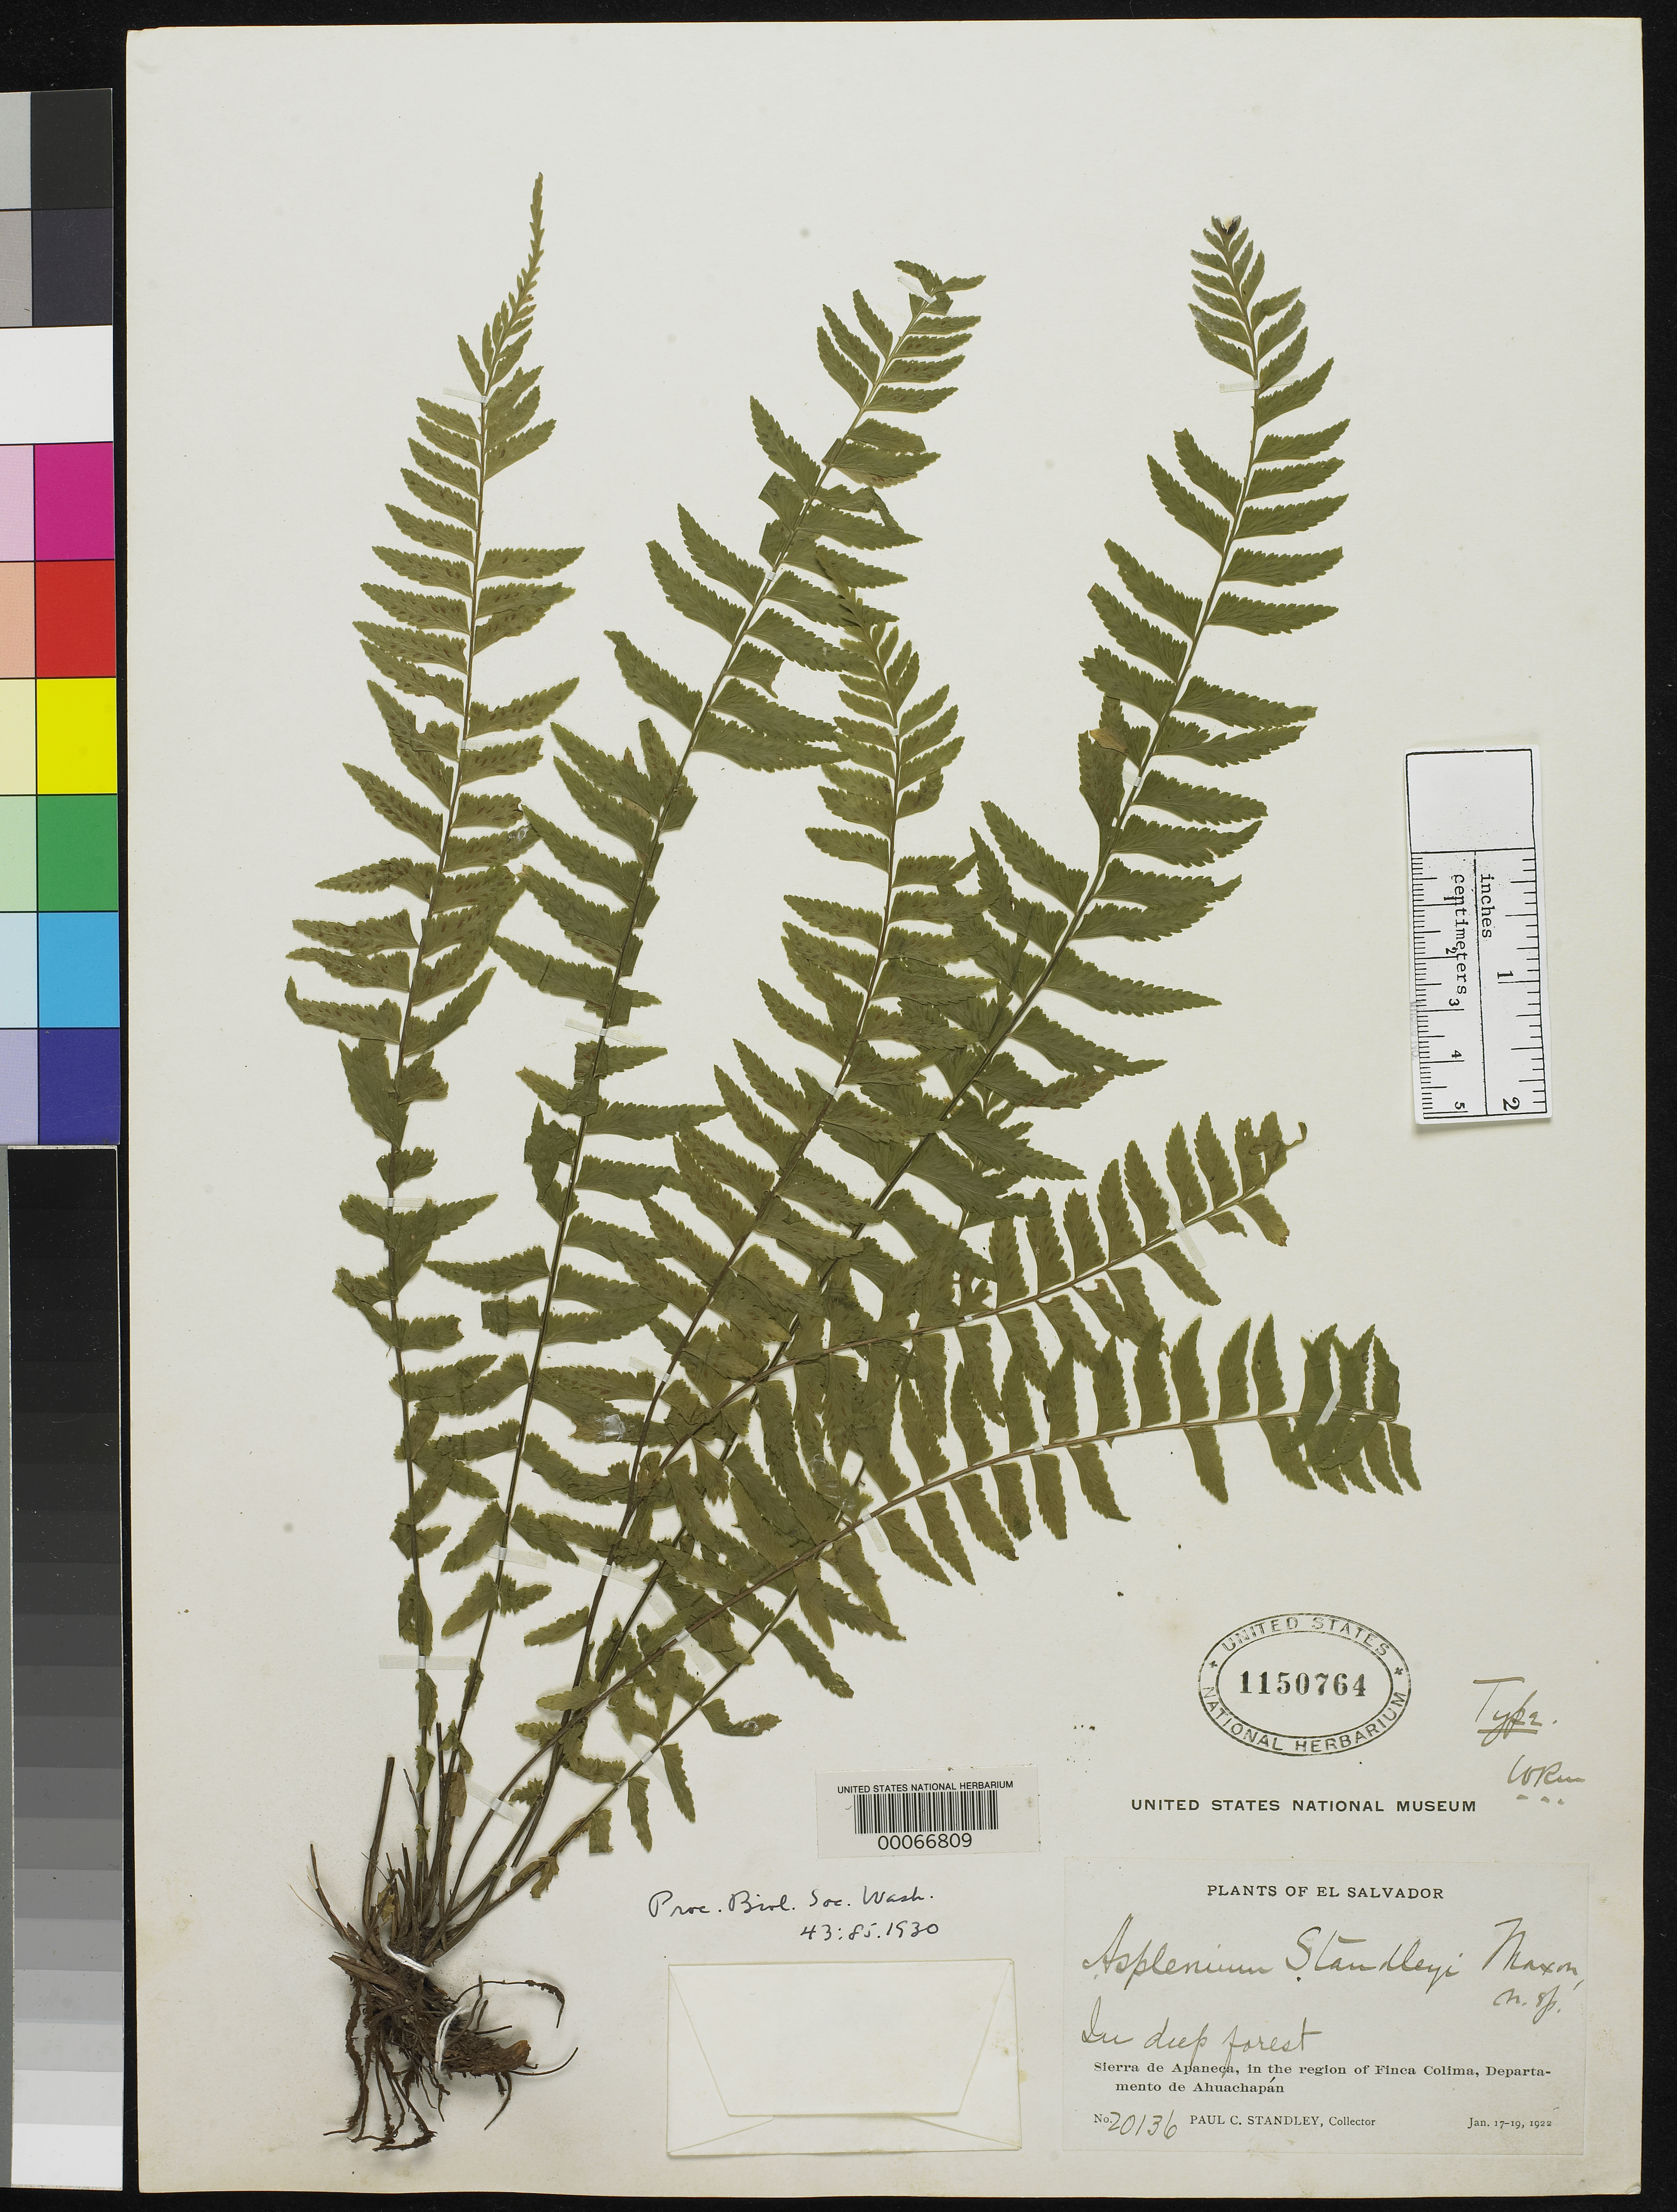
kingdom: Plantae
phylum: Tracheophyta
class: Polypodiopsida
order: Polypodiales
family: Aspleniaceae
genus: Asplenium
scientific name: Asplenium standleyi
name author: Maxon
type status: Holotype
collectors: P. C. Standley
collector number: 20136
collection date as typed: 17 Jan 1922 to 19 Jan 1922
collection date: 1922-01-17/1922-01-19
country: El Salvador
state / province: Ahuachapán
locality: Sierra de Apaneca, region of Finca Colima.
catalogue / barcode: US 1150764